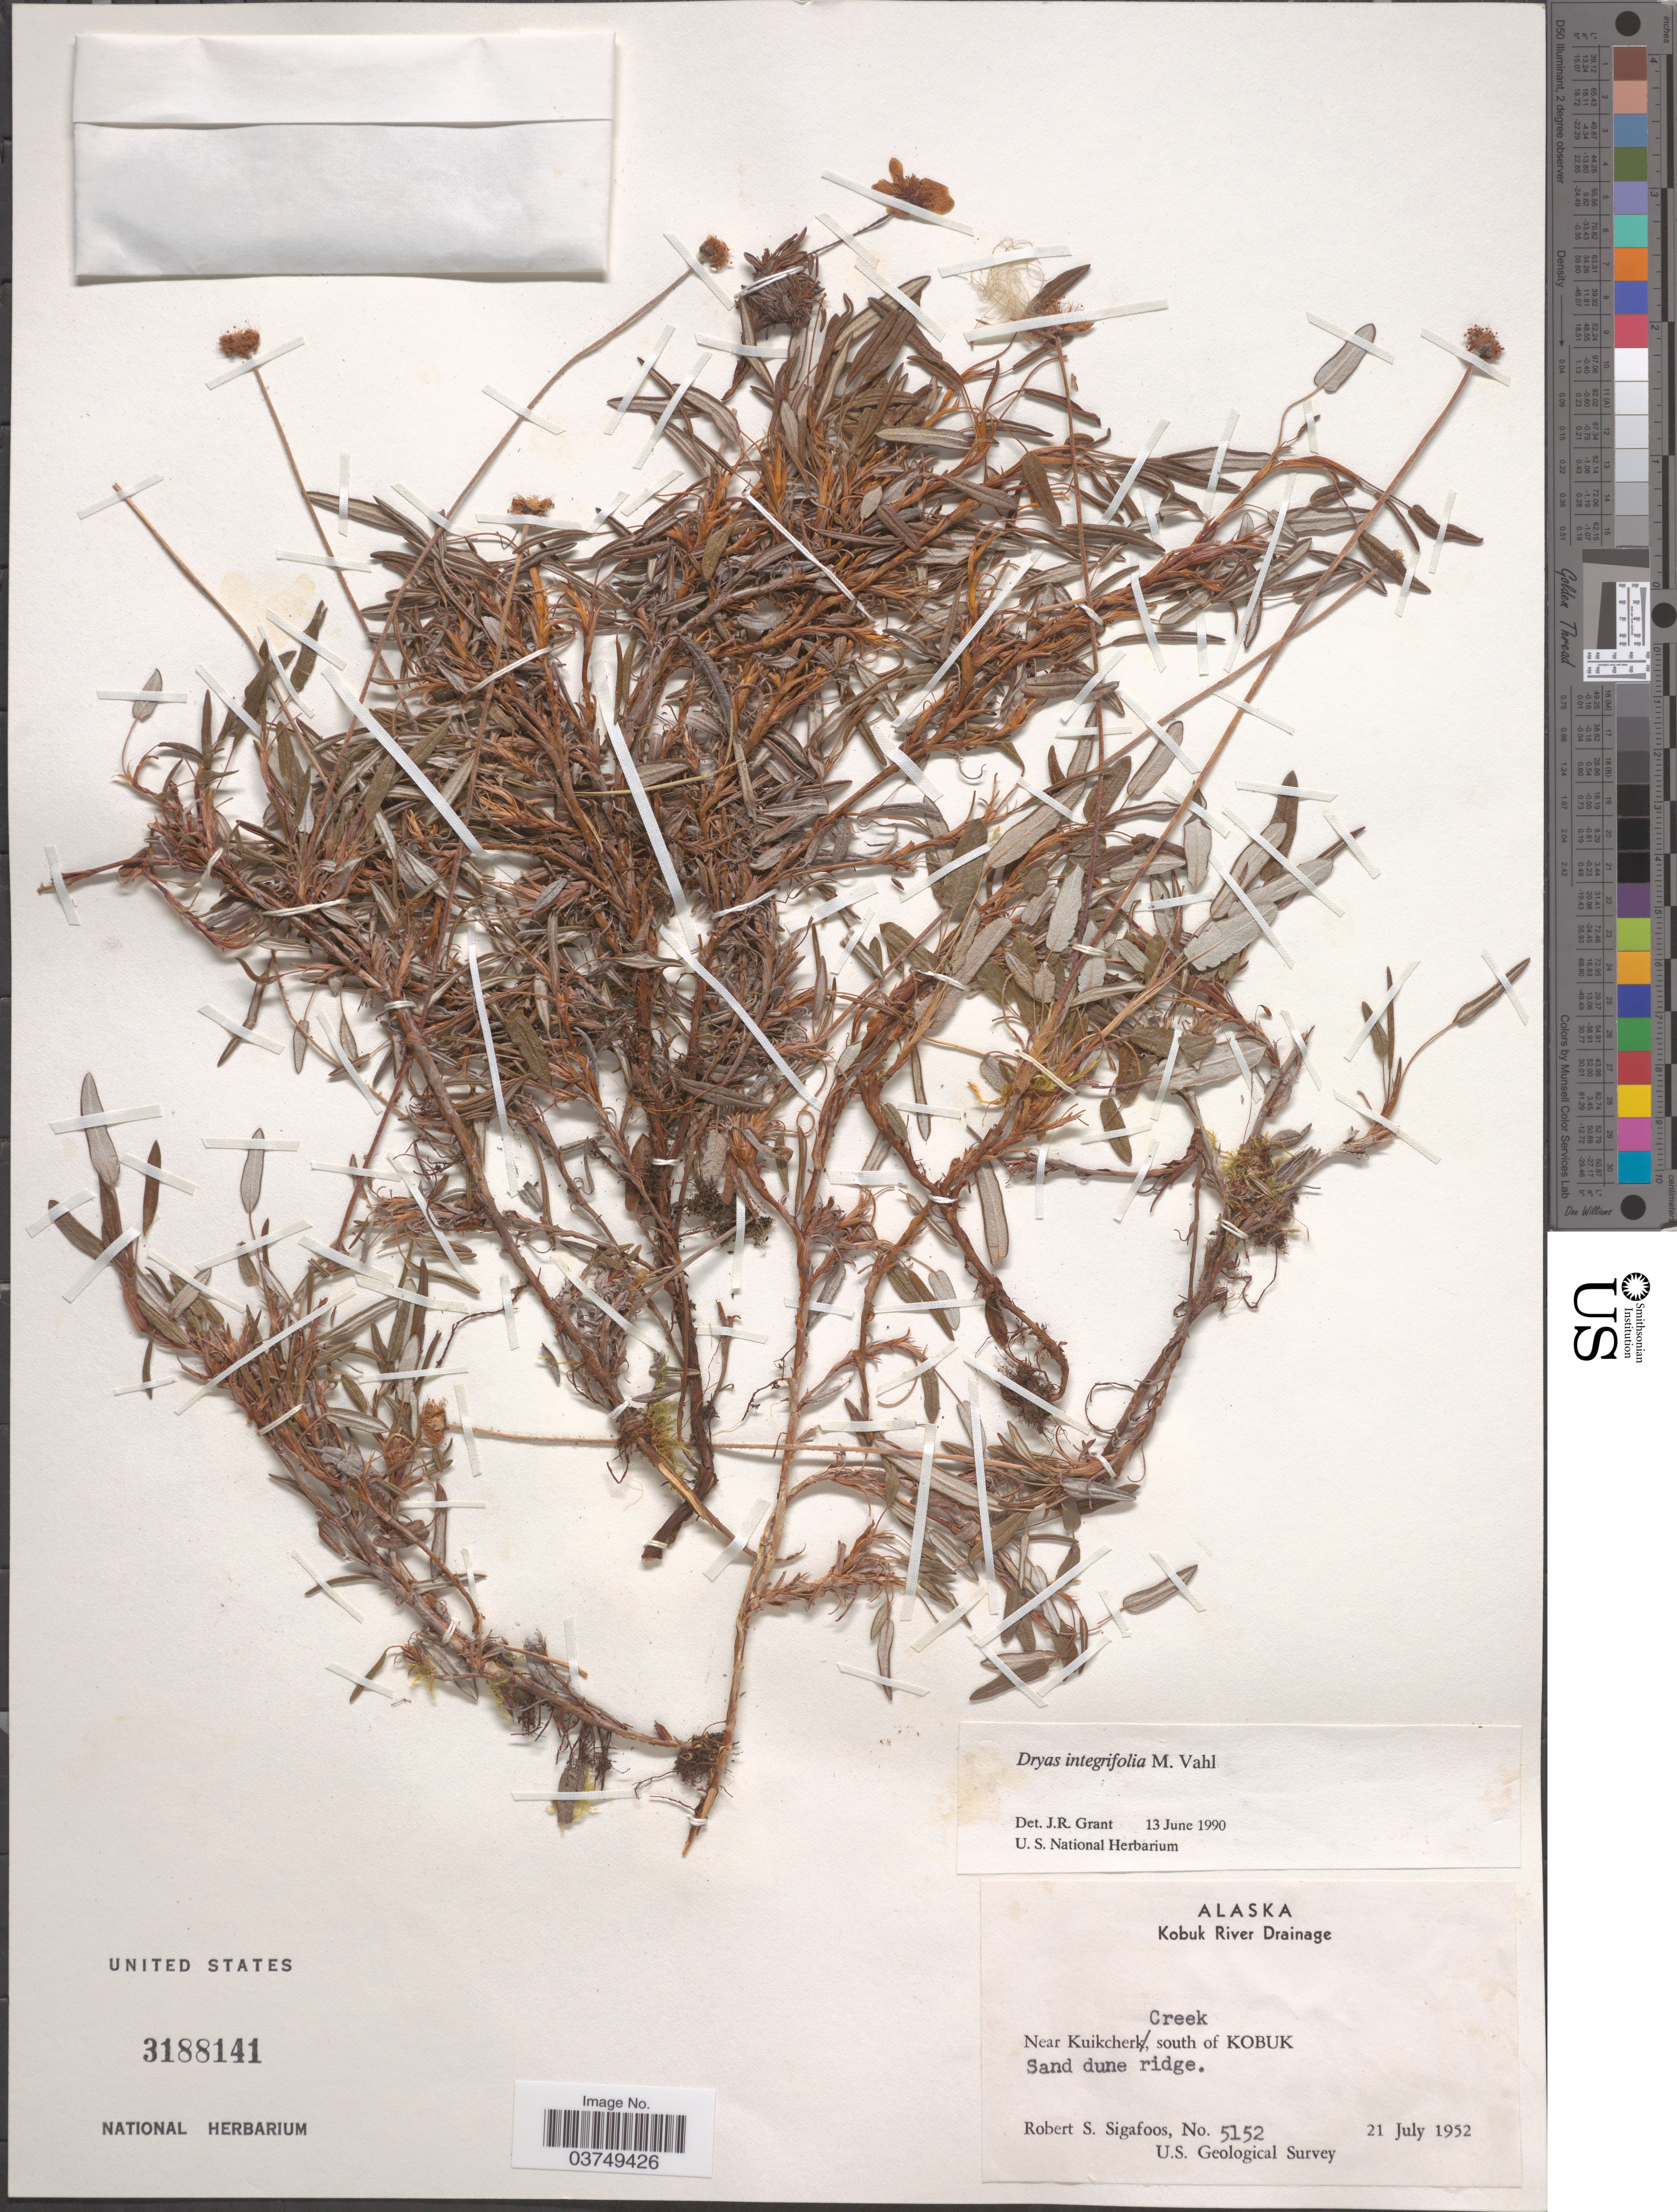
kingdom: Plantae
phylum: Tracheophyta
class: Magnoliopsida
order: Rosales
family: Rosaceae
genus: Dryas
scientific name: Dryas integrifolia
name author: Vahl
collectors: R. Sigafoos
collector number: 5152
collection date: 1952-07-21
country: United States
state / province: Alaska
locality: Kobuk River Drainage. Near Kuikcherk Creek, south of Kobuk.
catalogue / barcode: US 3188141